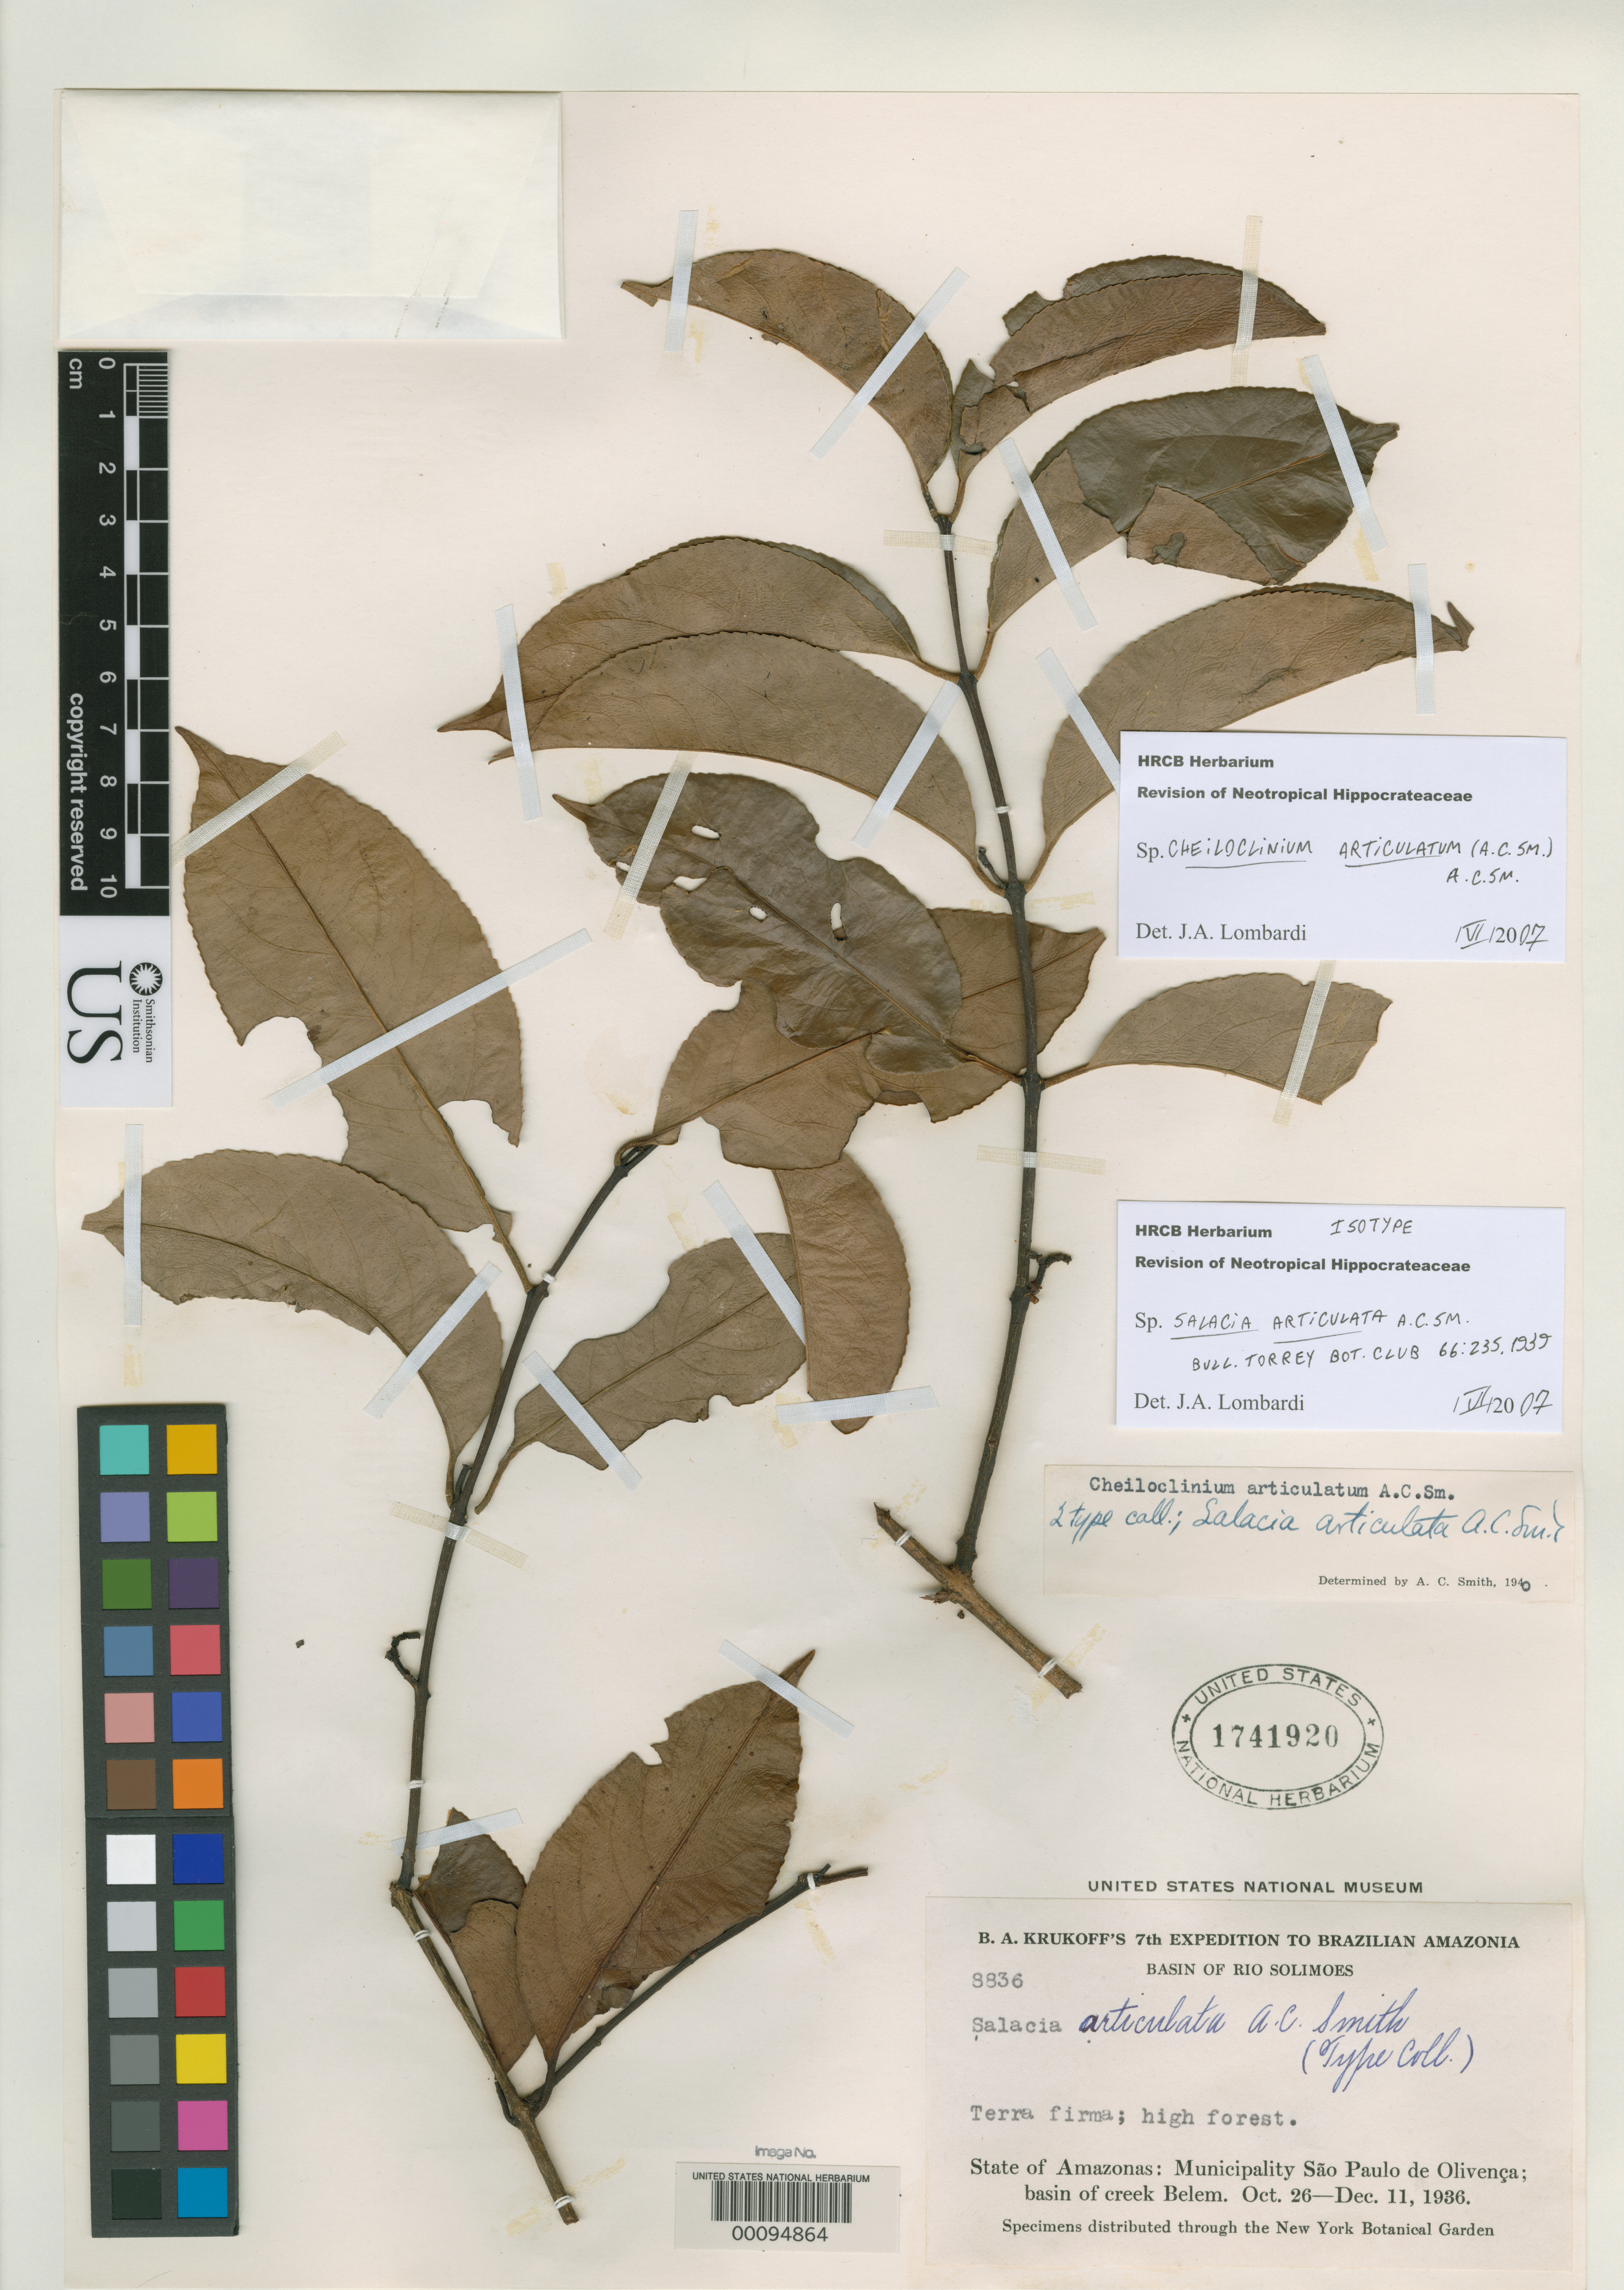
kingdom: Plantae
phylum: Tracheophyta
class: Magnoliopsida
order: Celastrales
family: Celastraceae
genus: Salacia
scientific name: Salacia articulata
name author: A.C. Sm.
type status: Isotype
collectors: B. A. Krukoff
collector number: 8836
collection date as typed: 26 Oct 1936 to 11 Dec 1936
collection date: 1936-10-26/1936-12-11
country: Brazil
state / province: Amazonas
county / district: São Paulo de Olivença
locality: Basin of Creek Belem.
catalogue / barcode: US 1741920